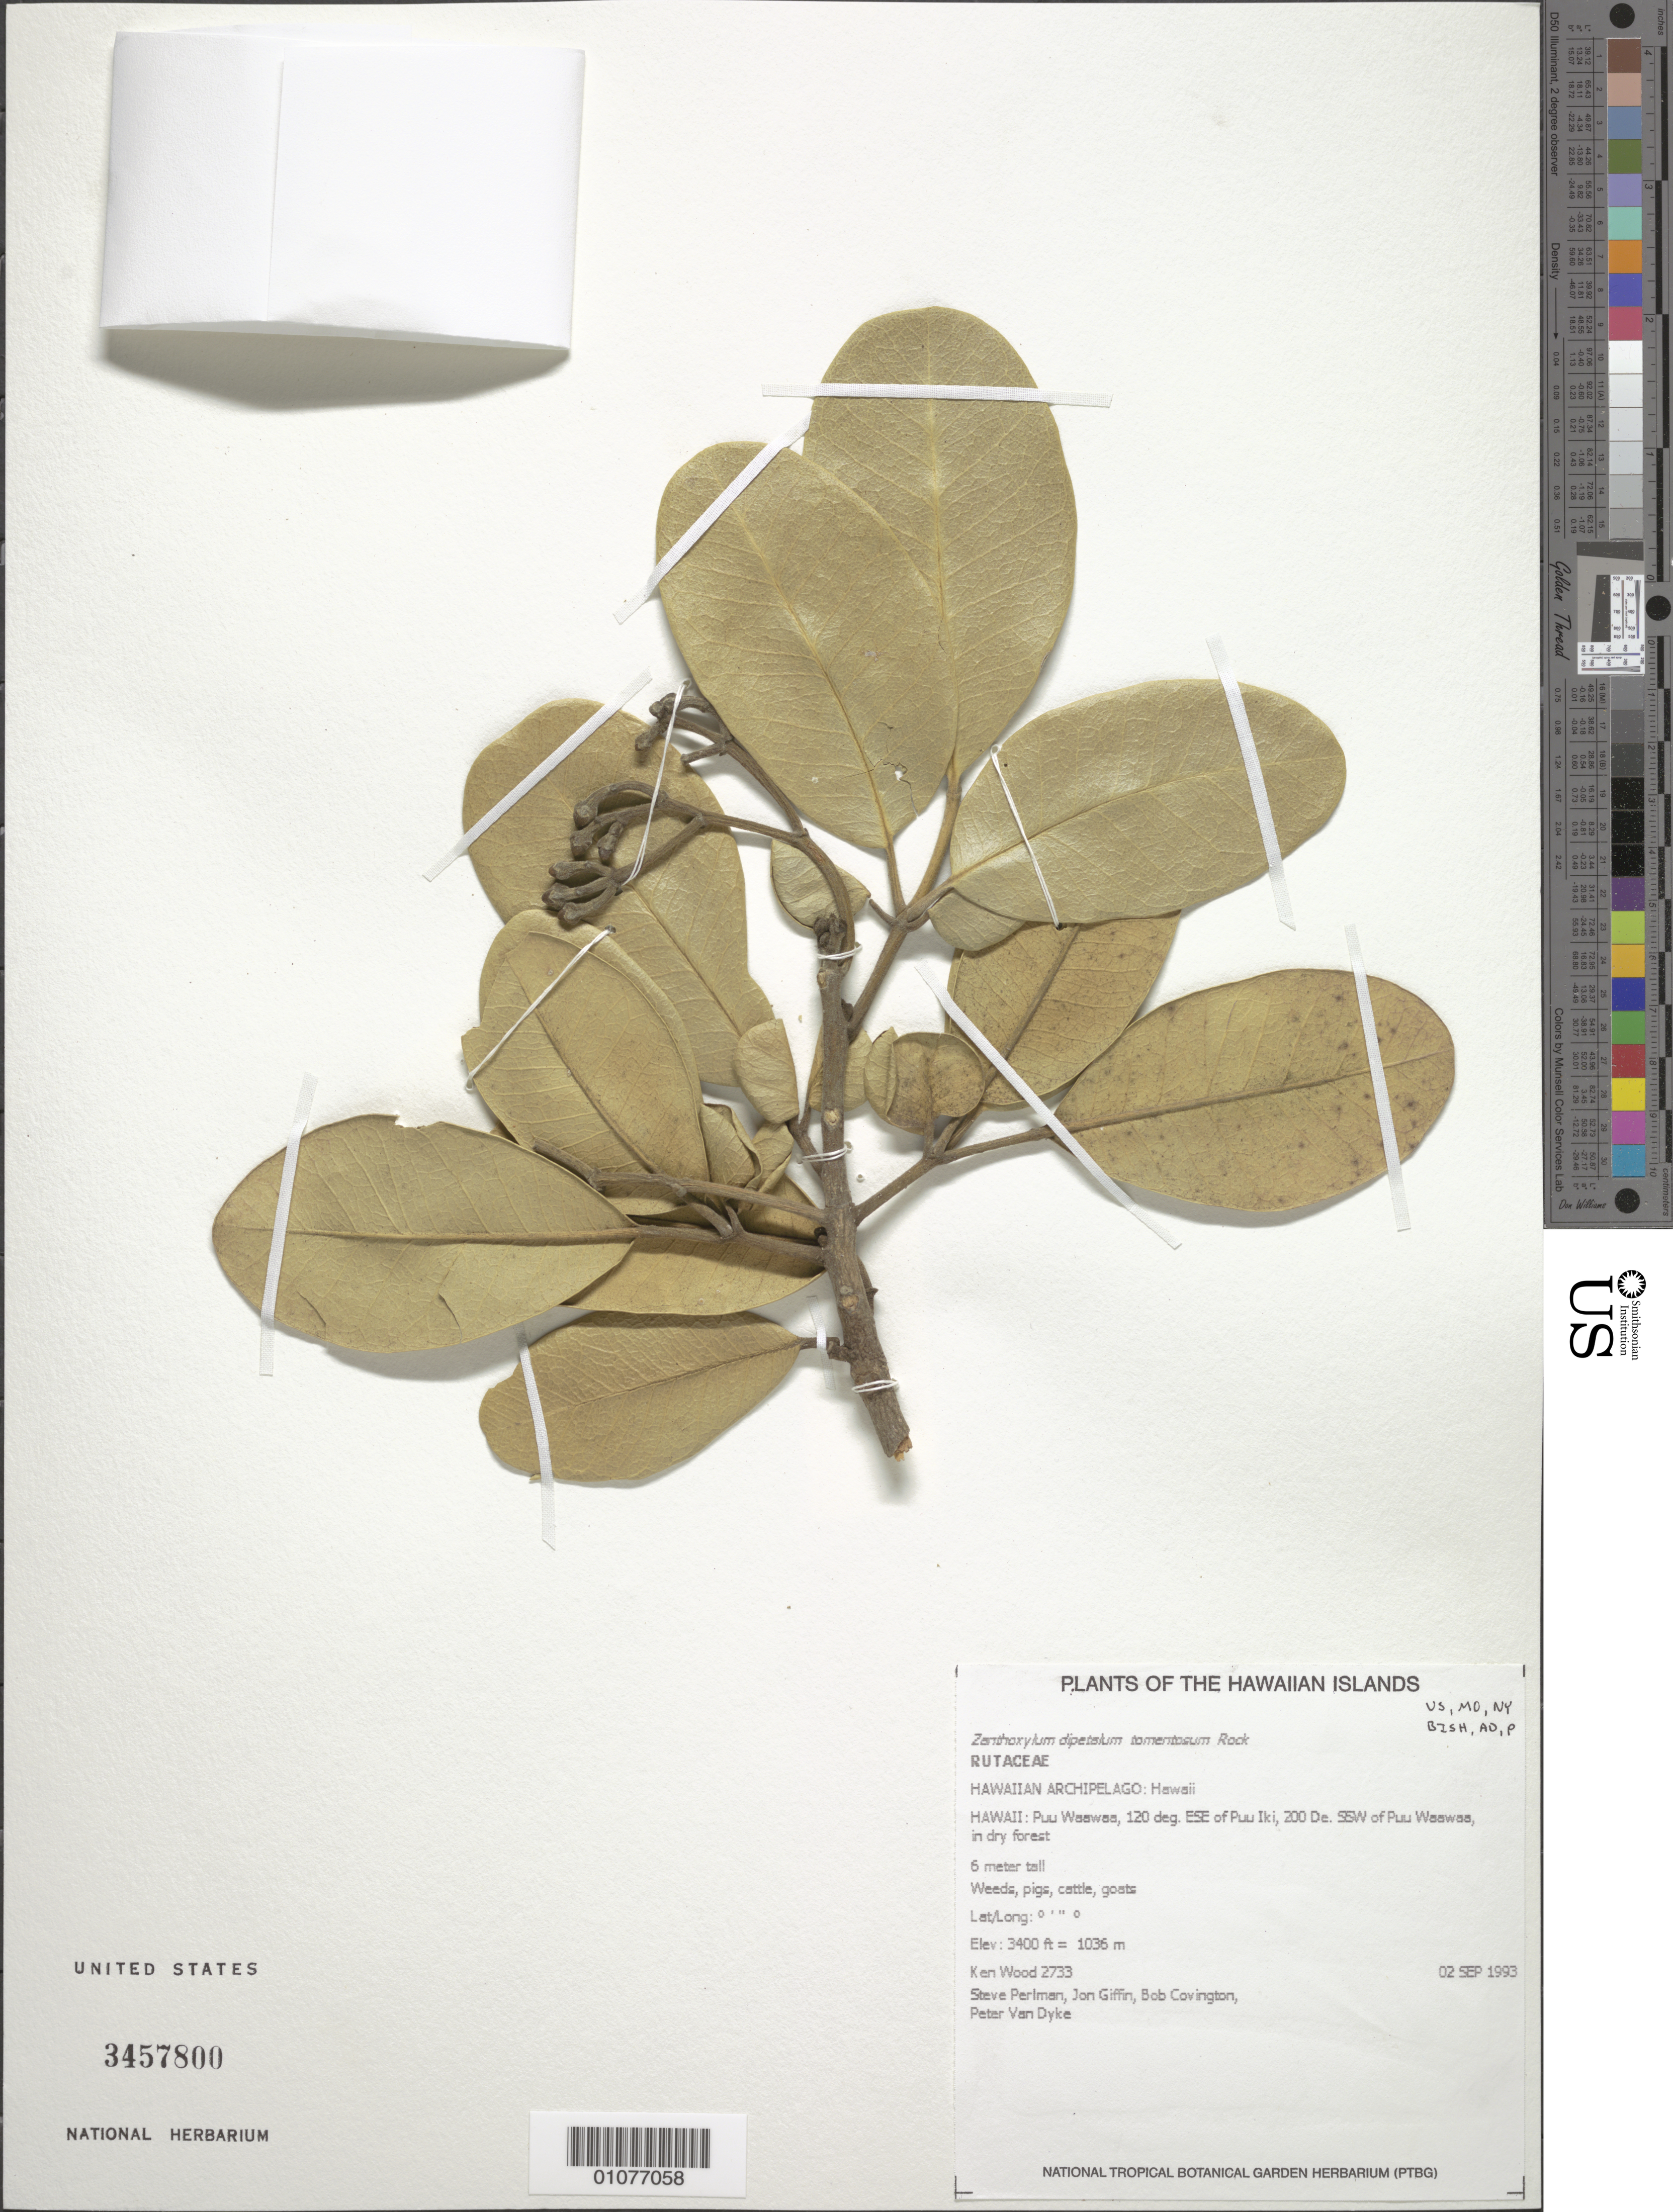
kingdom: Plantae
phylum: Tracheophyta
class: Magnoliopsida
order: Sapindales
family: Rutaceae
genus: Zanthoxylum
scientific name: Zanthoxylum dipetalum var. tomentosum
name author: Rock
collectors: K. R. Wood, S. P. Perlman, J. Giffin, -. Covington & P. Van Dyke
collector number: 2733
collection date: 1993-09-02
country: United States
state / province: Hawaii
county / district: Hawaii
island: Hawaii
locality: Puu Waawaa, 120 deg. ESE of Puu Iki, 200 De. SSW of Puu Waawaa, in dry forest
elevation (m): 1036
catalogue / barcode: US 3457800